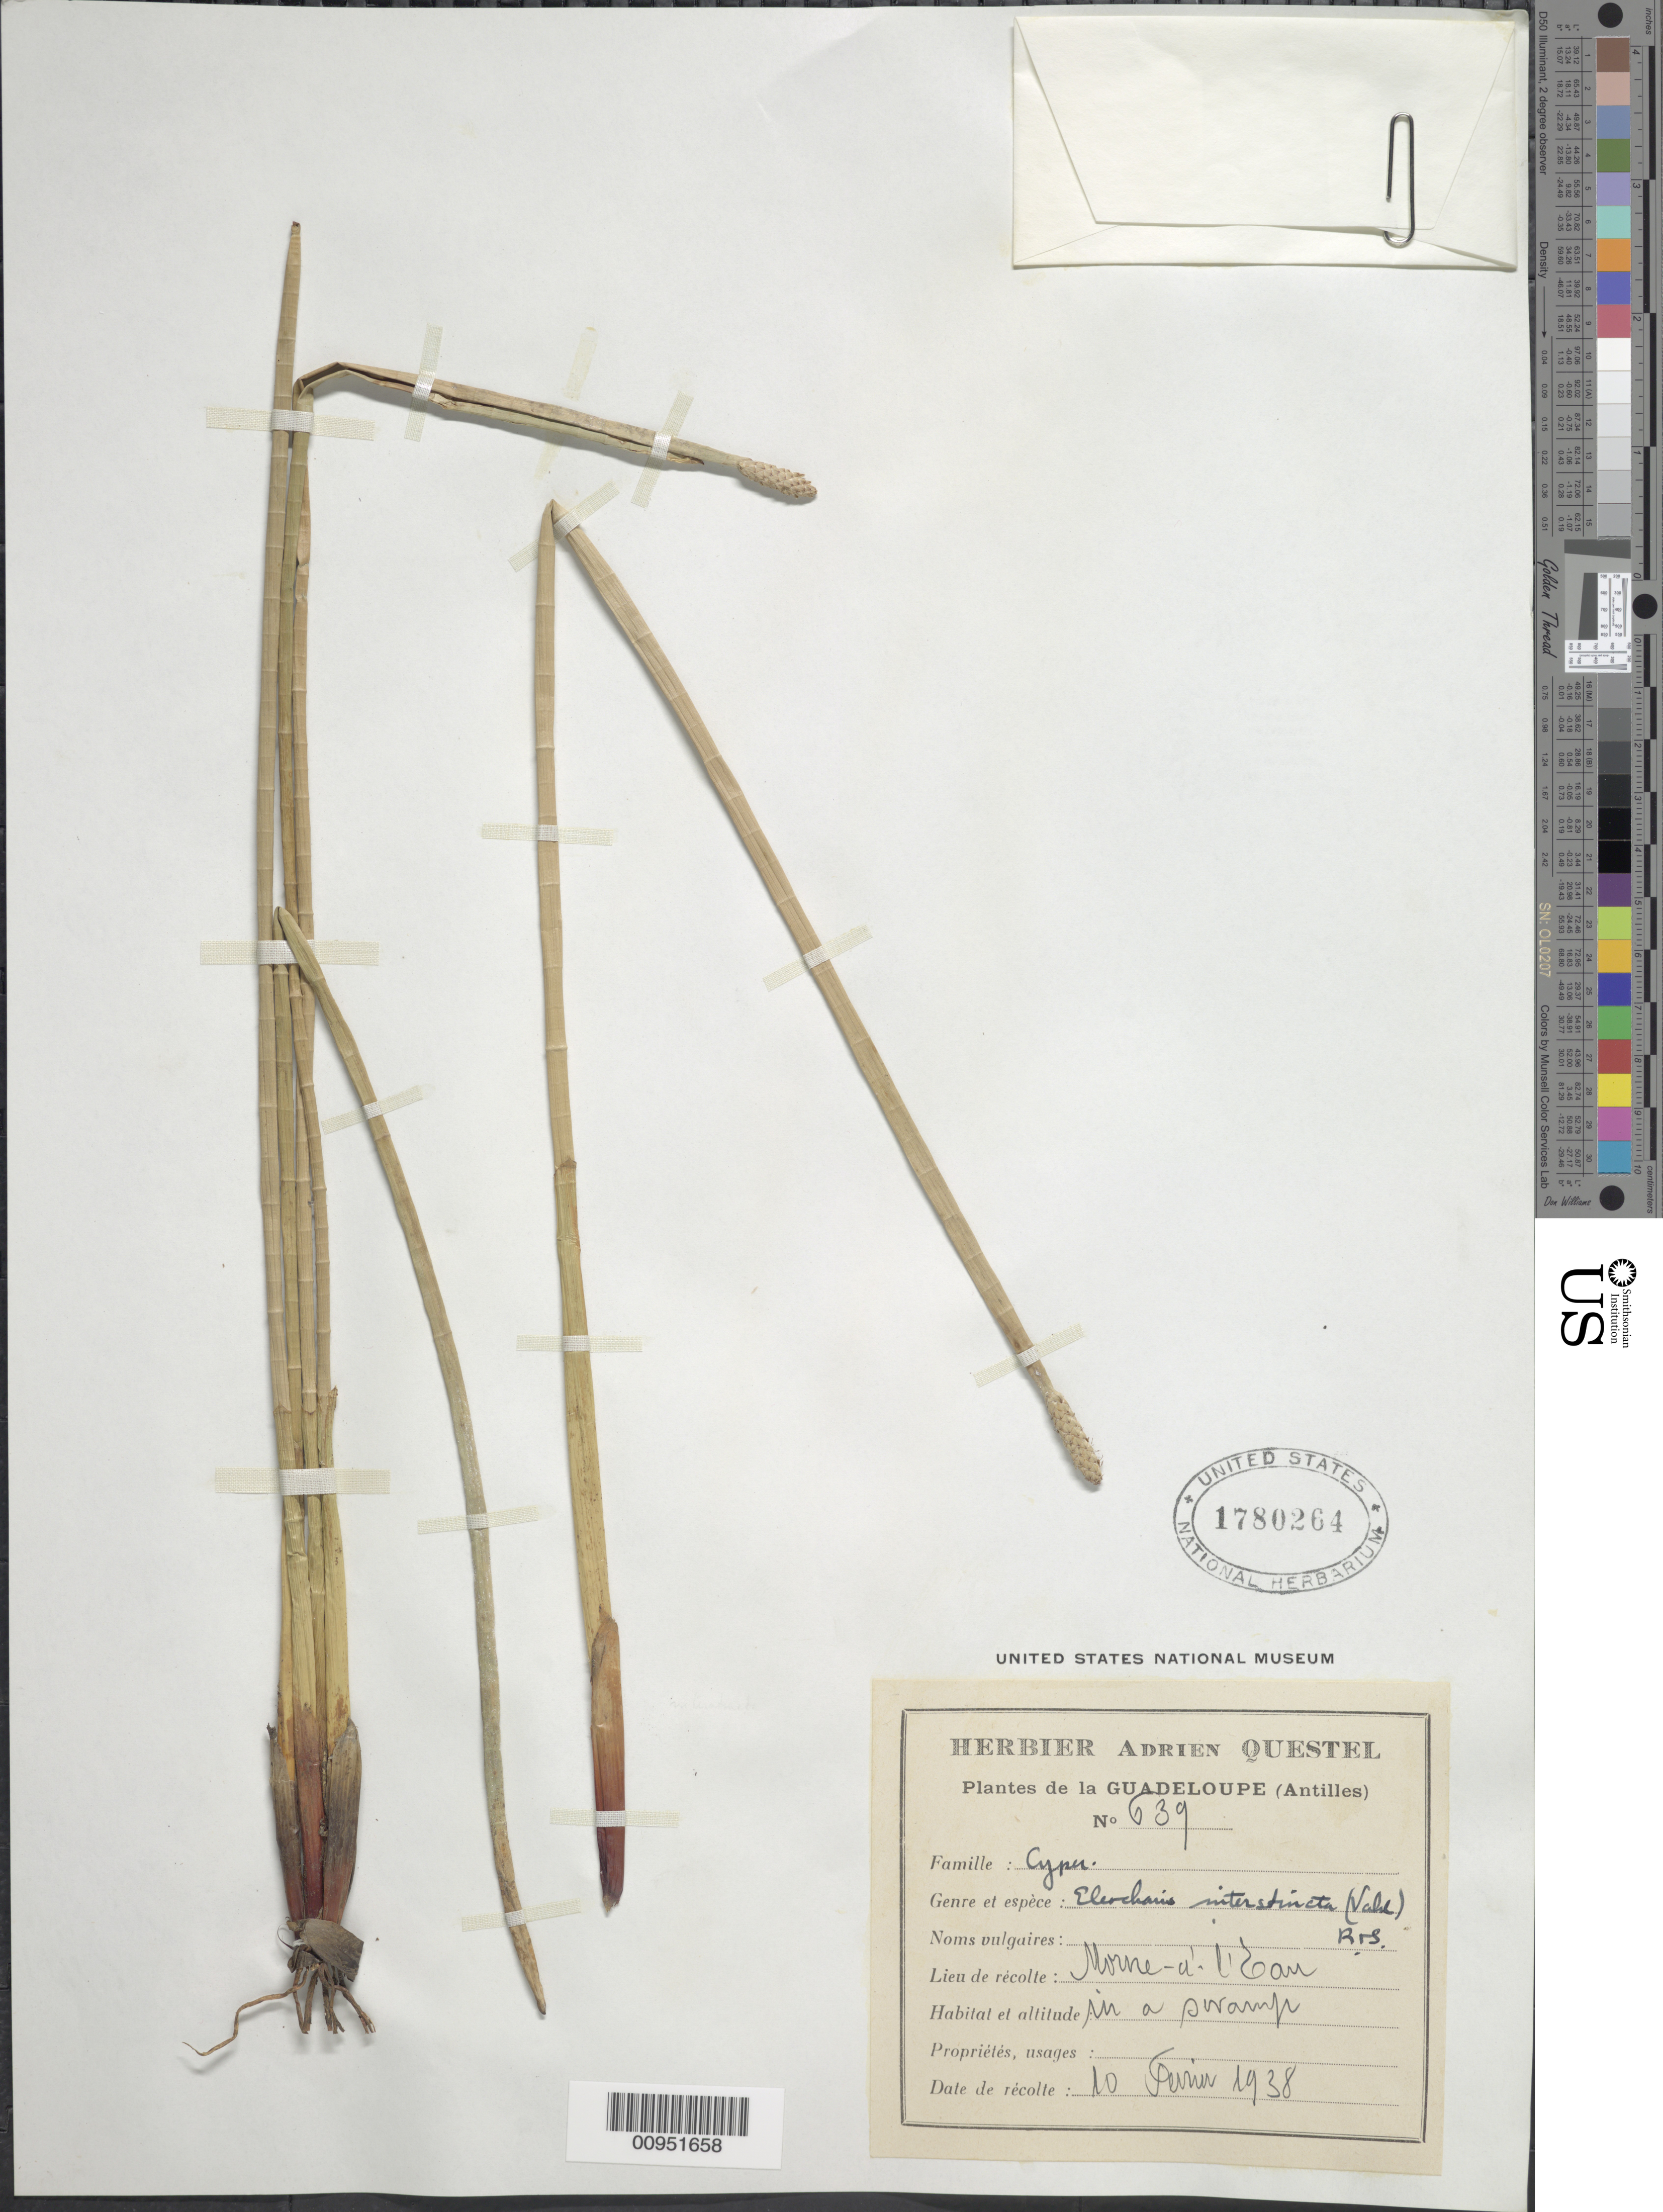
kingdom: Plantae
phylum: Tracheophyta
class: Liliopsida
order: Poales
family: Cyperaceae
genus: Eleocharis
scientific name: Eleocharis interstincta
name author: (Vahl) Roem. & Schult.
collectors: A. Questel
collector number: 639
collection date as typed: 10 Feb 1938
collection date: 1938-02-10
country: Guadeloupe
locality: Morne à l'Eau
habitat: In a swamp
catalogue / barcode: US 1780264